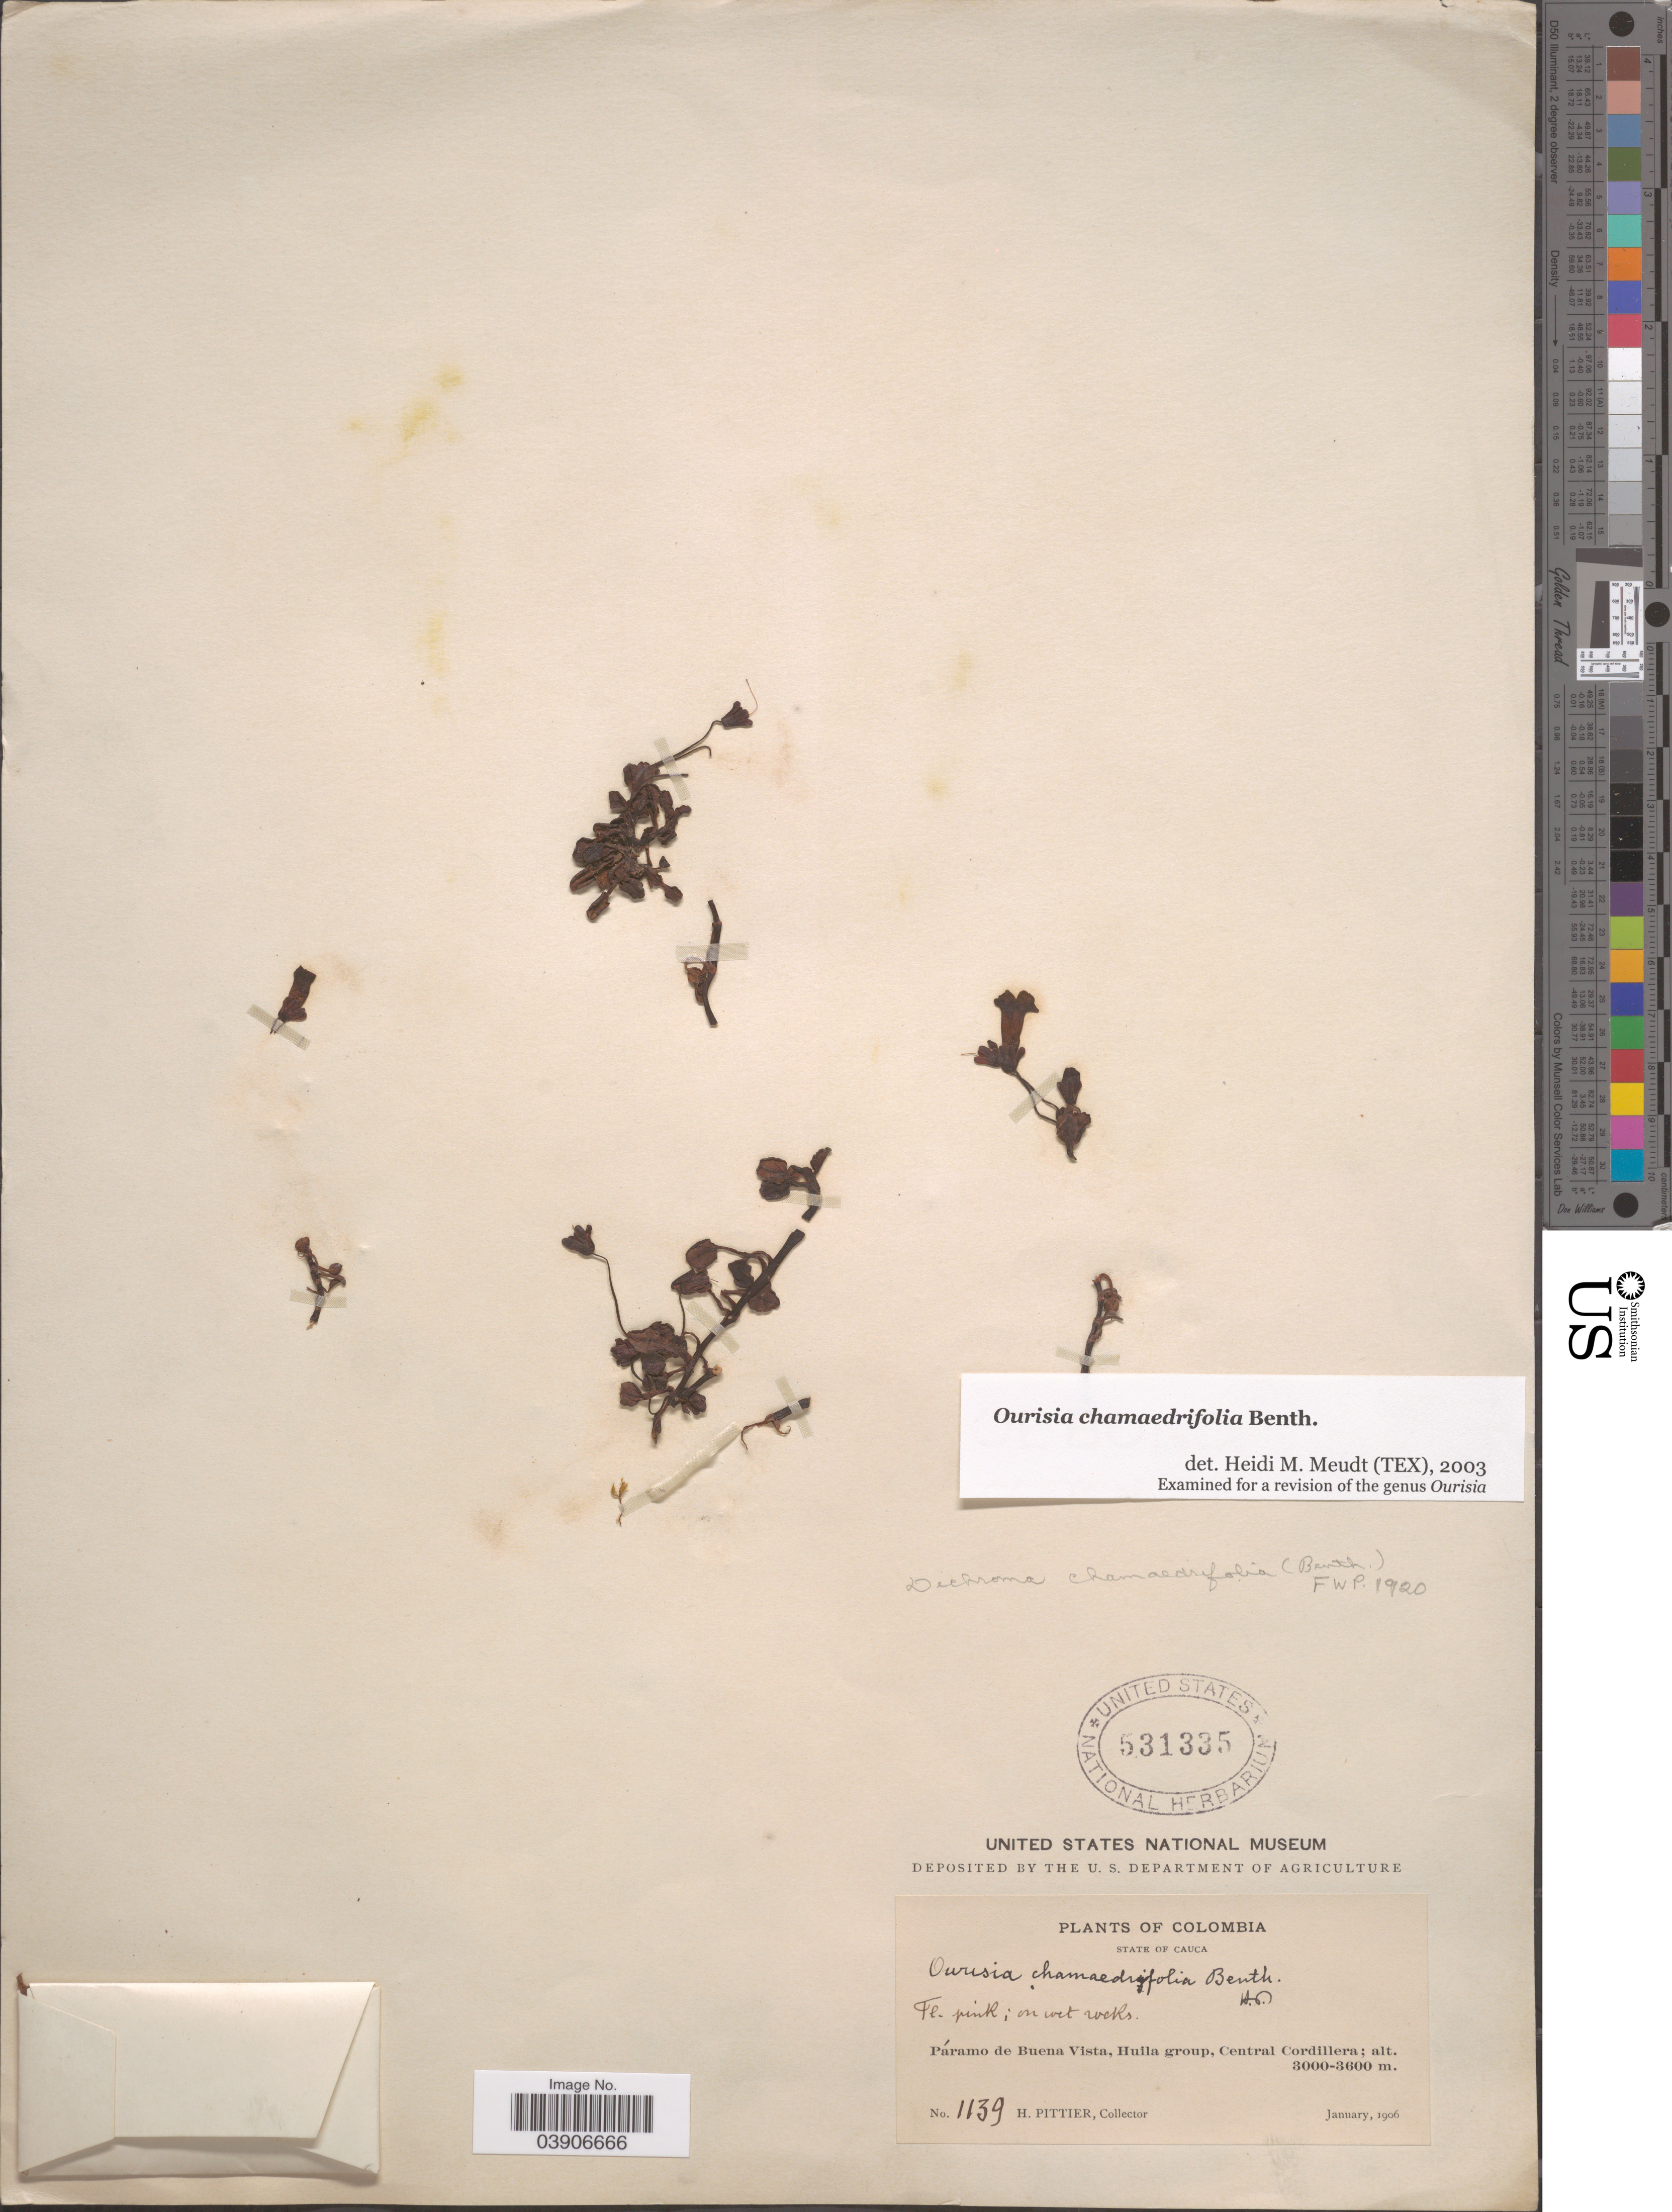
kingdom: Plantae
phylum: Tracheophyta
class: Magnoliopsida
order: Lamiales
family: Plantaginaceae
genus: Ourisia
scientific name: Ourisia chamaedrifolia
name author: Benth.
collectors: H. F. Pittier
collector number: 1139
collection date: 1906-01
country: Colombia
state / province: Cauca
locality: Páramo de Buena Vista, Huila group, Central Cordillera.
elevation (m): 3000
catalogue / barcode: US 531335